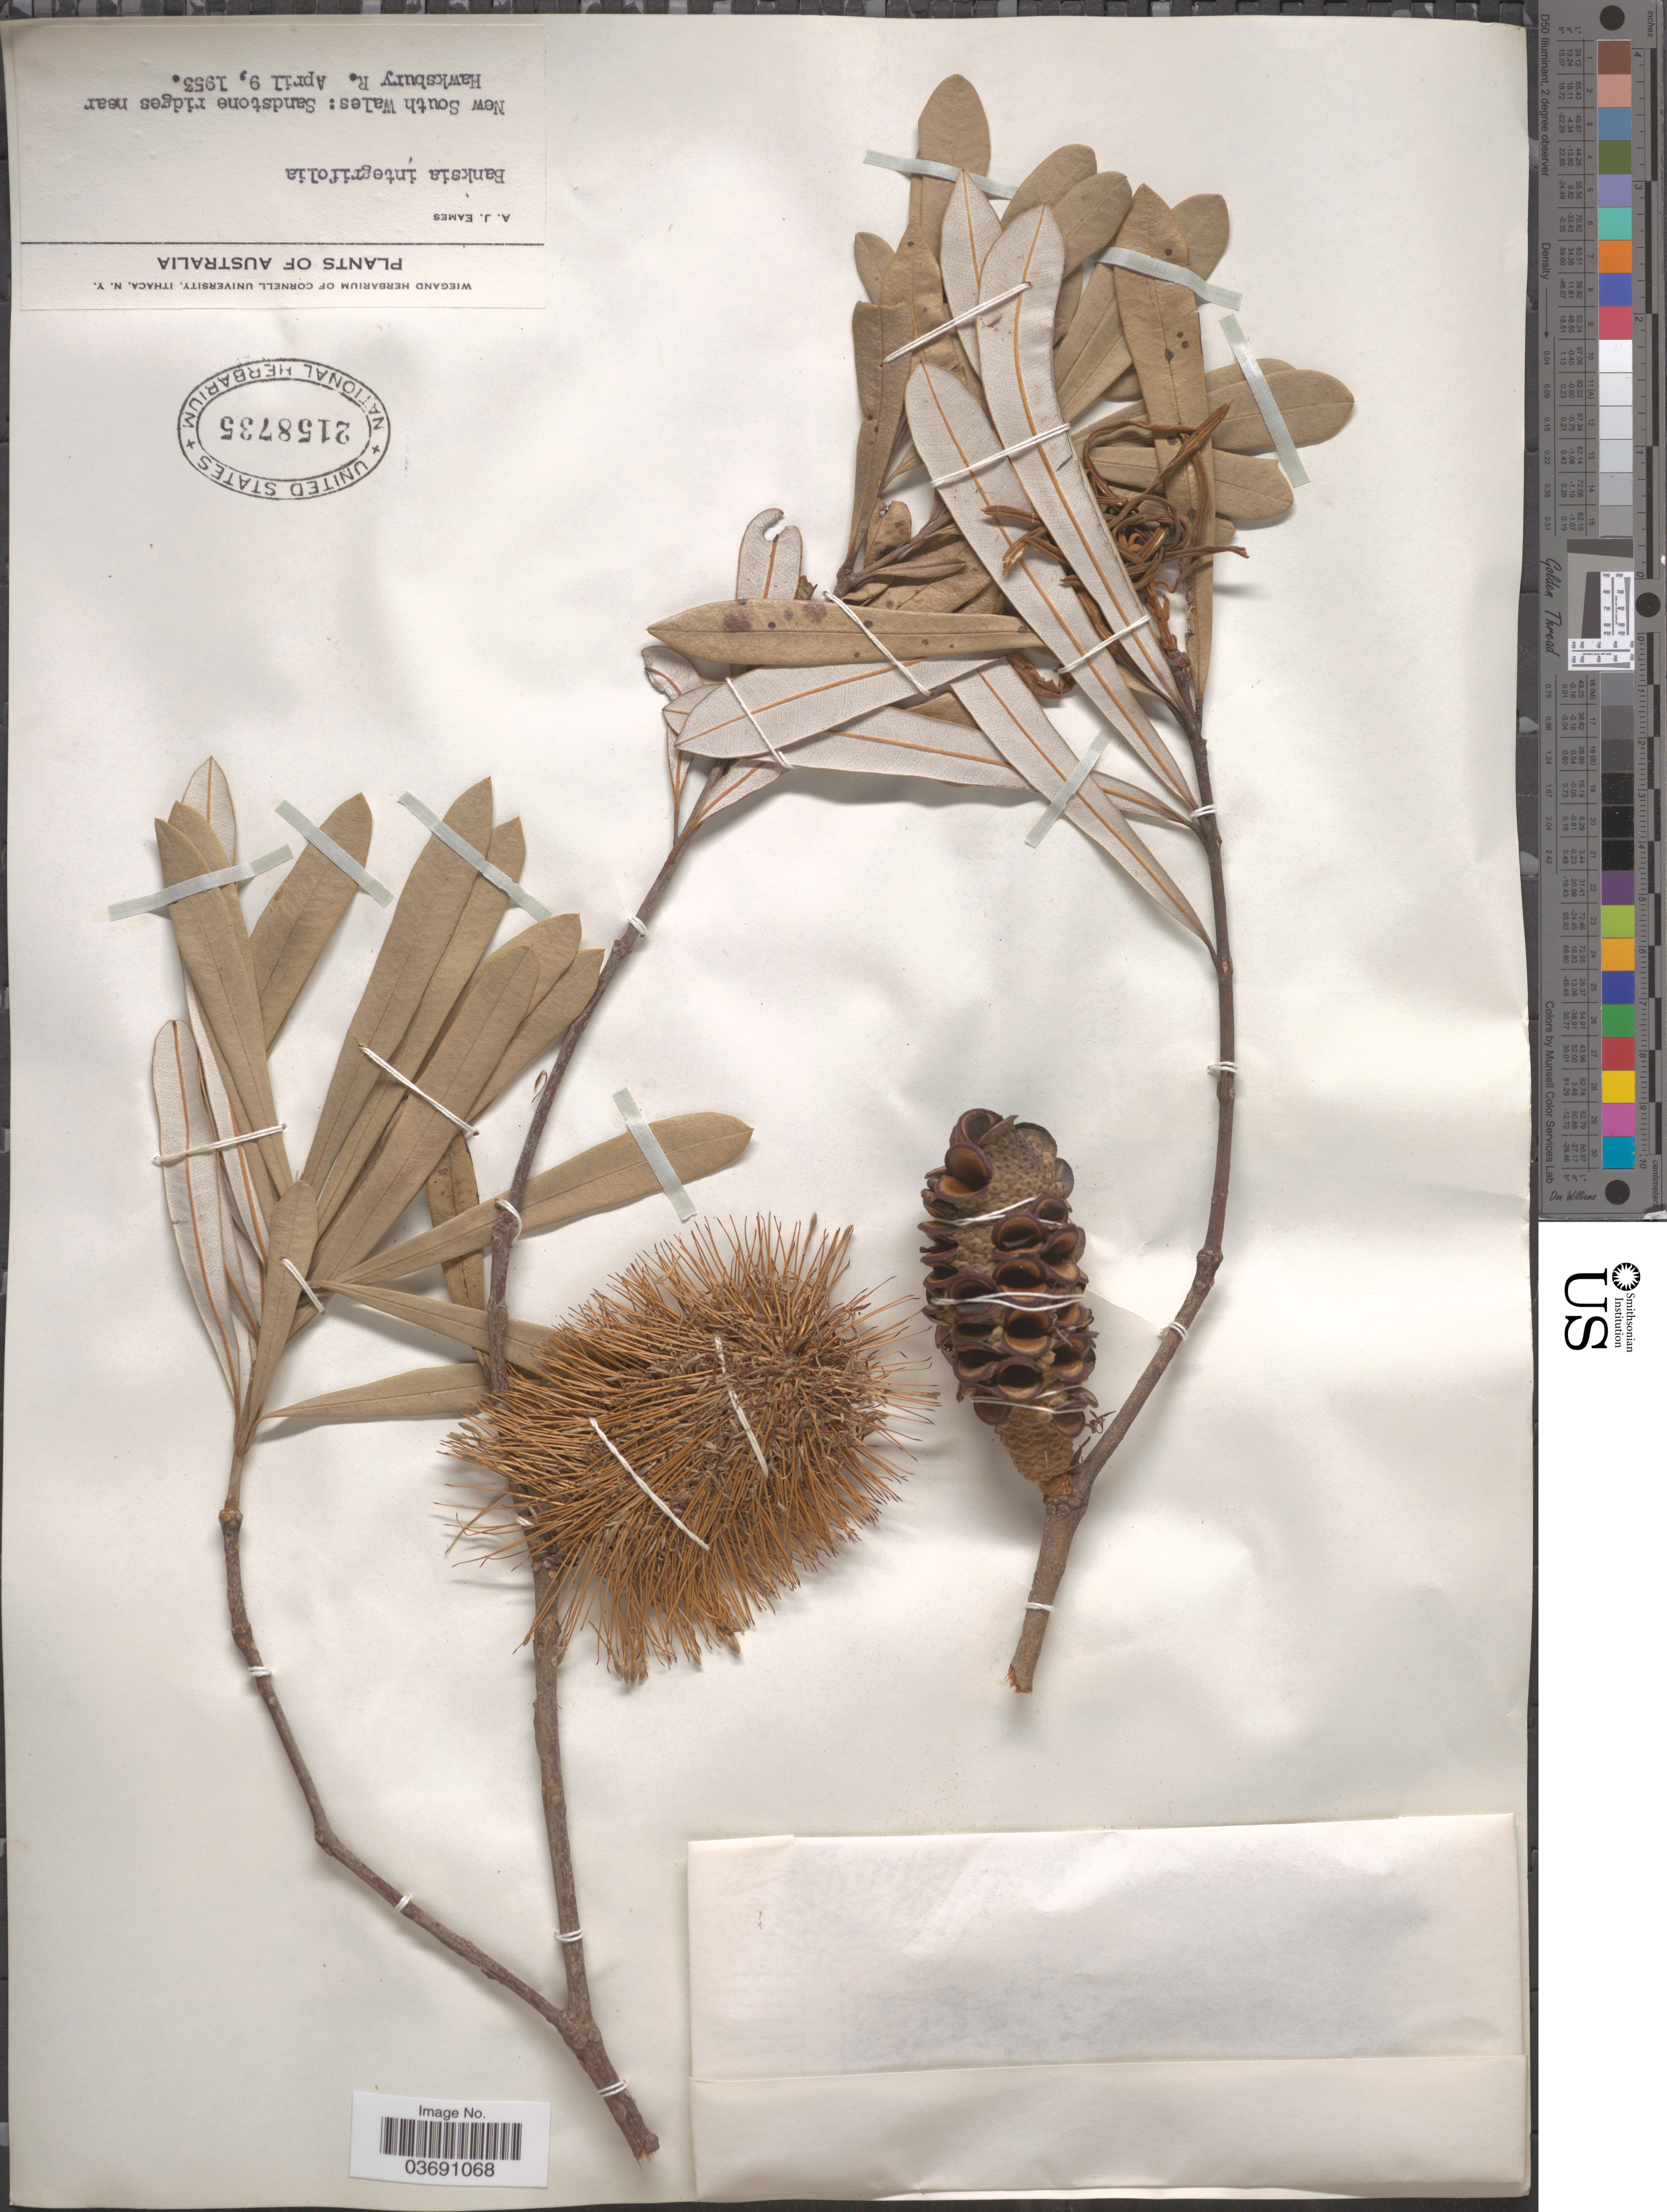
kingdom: Plantae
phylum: Tracheophyta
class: Magnoliopsida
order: Proteales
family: Proteaceae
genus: Banksia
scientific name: Banksia integrifolia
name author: L. f.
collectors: A. J. Eames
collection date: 1953-04-09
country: Australia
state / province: New South Wales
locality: Sandstone ridges near Hawksbury R.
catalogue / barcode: US 2158735